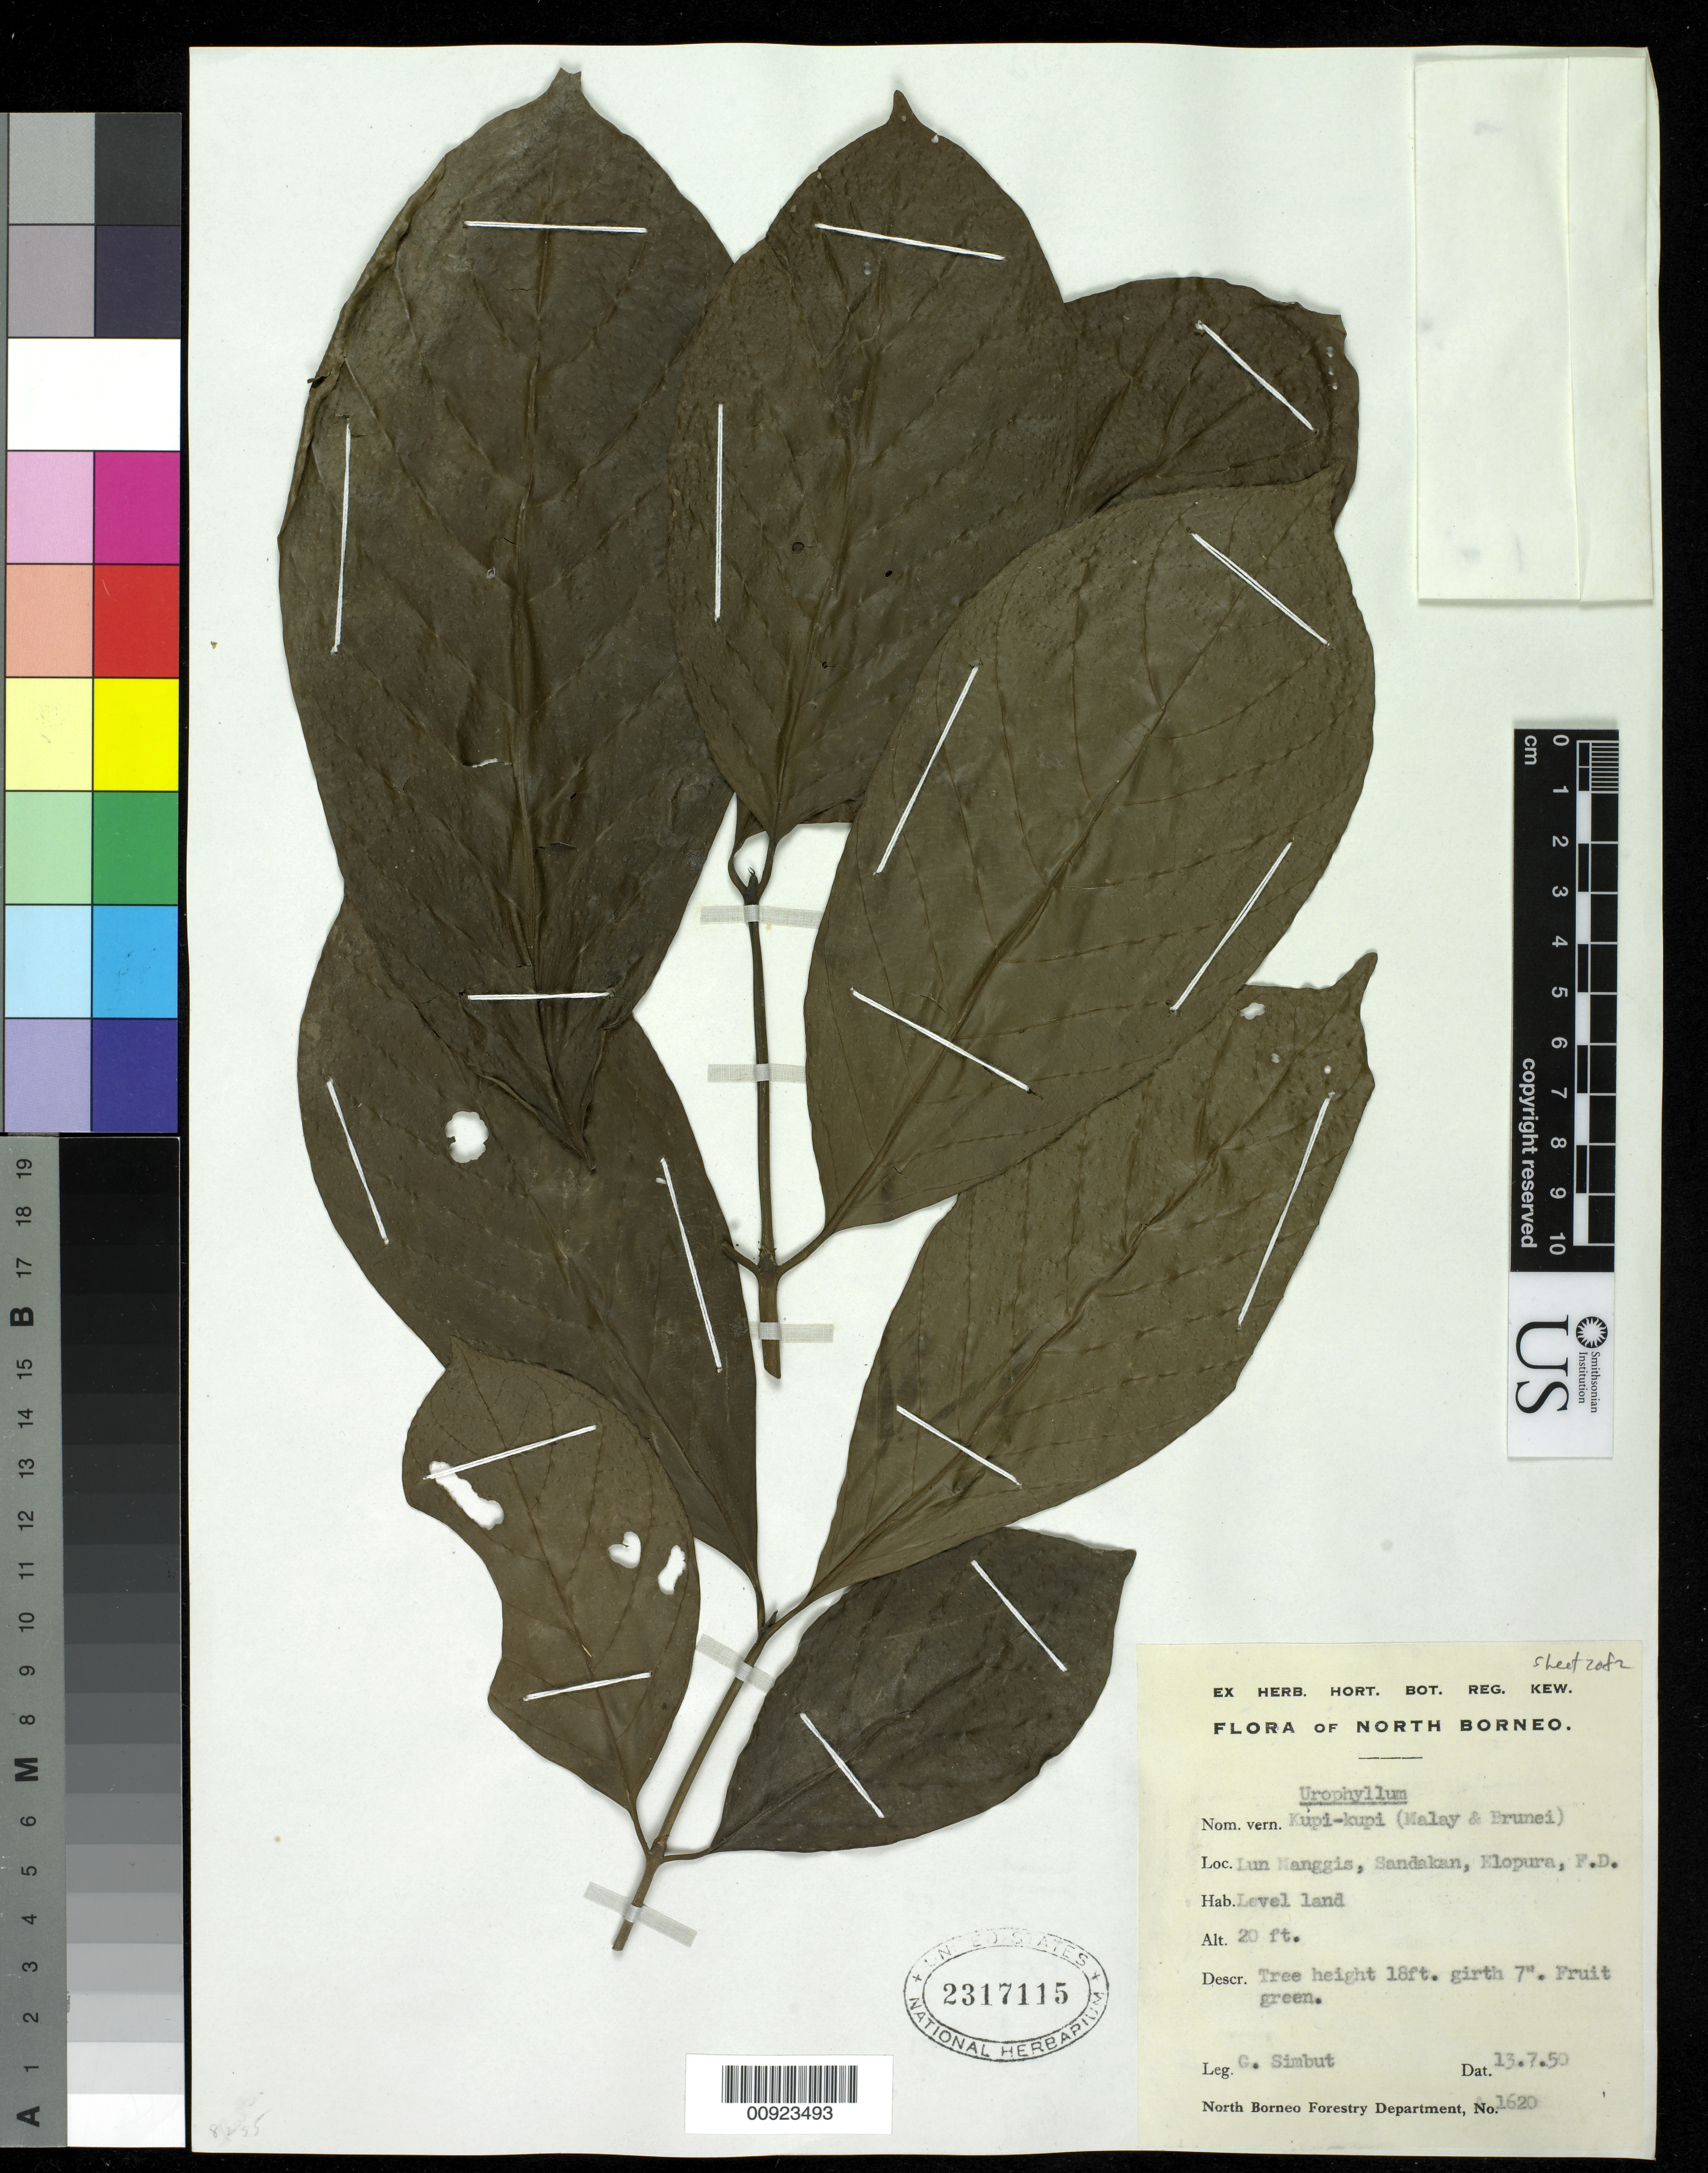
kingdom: Plantae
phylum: Tracheophyta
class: Magnoliopsida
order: Gentianales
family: Rubiaceae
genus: Urophyllum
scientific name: Urophyllum sp.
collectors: G. Simbut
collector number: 1620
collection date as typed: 13 Jul 1950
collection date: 1950-07-13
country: Malaysia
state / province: Sabah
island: Borneo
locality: Lun Naggis, Sandakan, Elopura, F.D.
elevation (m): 6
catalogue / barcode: US 2327225